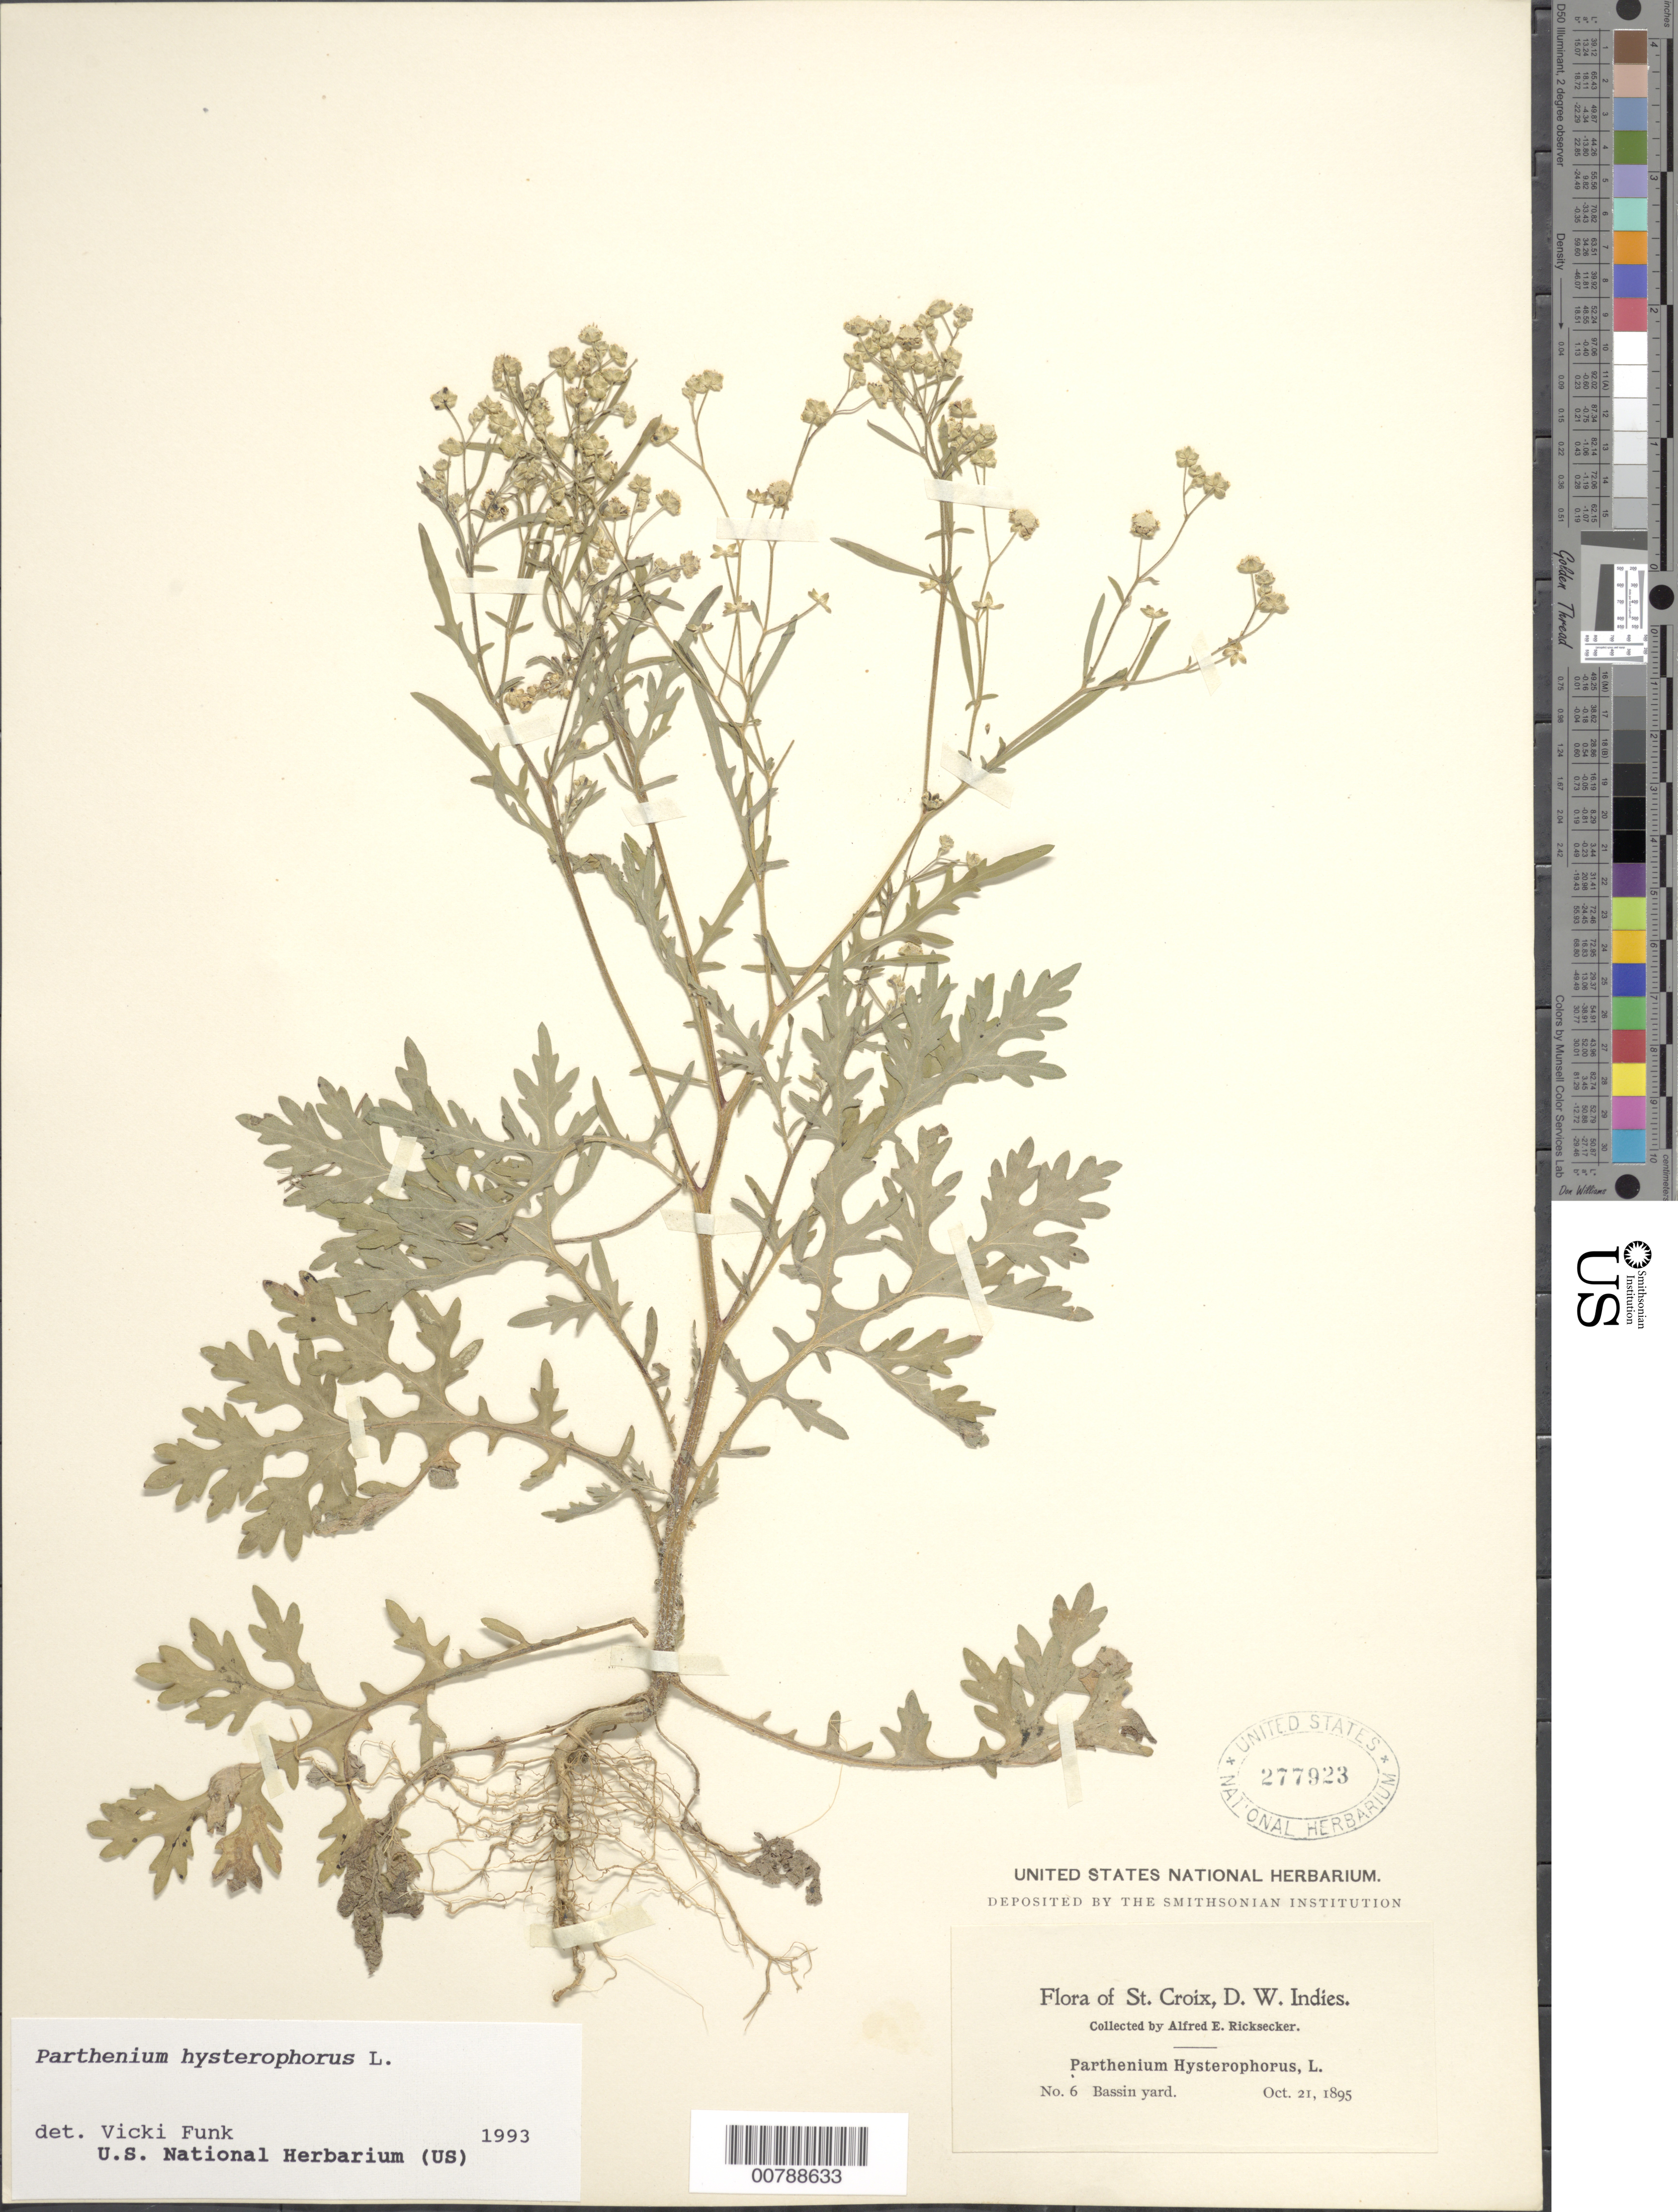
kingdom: Plantae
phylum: Tracheophyta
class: Magnoliopsida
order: Asterales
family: Asteraceae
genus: Parthenium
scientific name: Parthenium hysterophorus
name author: L.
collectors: L. A. Ricksecker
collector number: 2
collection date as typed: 21 Oct 1895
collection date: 1895-10-21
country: U.S. Virgin Islands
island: St. Croix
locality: Bassin yard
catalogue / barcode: US 277923